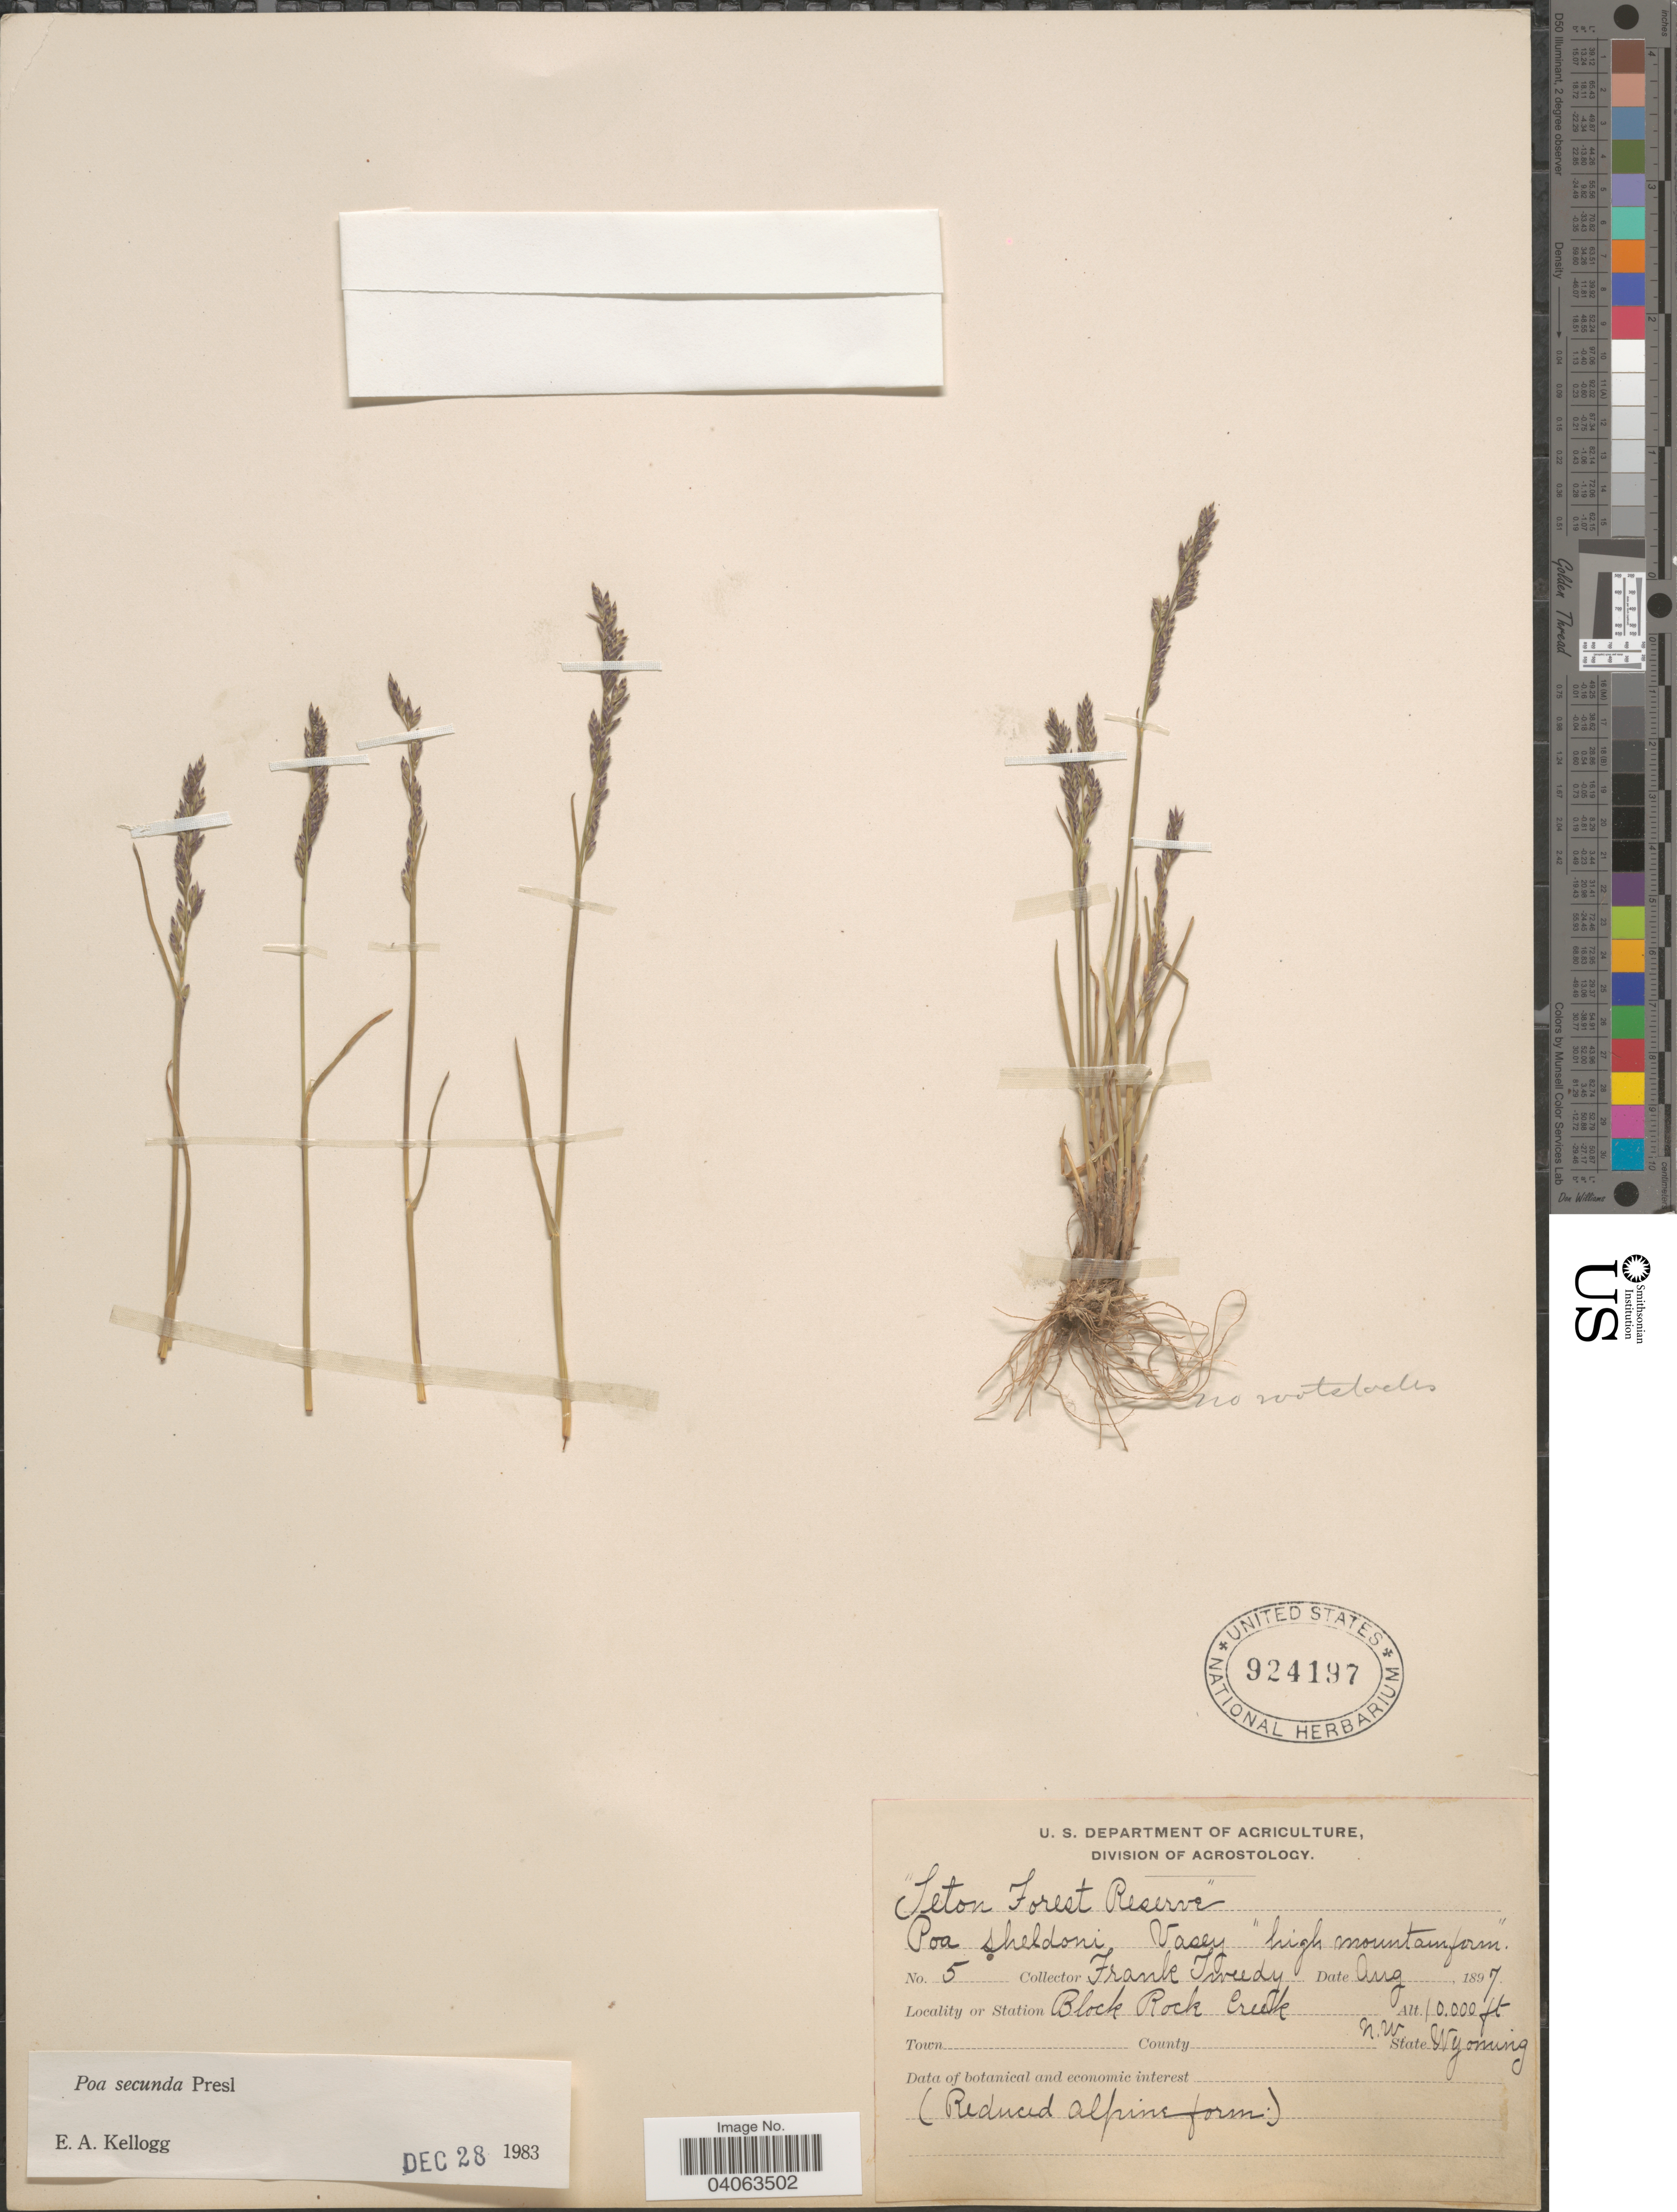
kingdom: Plantae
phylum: Tracheophyta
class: Liliopsida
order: Poales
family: Poaceae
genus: Poa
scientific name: Poa secunda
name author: J. Presl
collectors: F. Tweedy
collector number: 5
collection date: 1897-08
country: United States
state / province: Wyoming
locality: Teton Forest Reserve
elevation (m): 3048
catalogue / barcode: US 924197